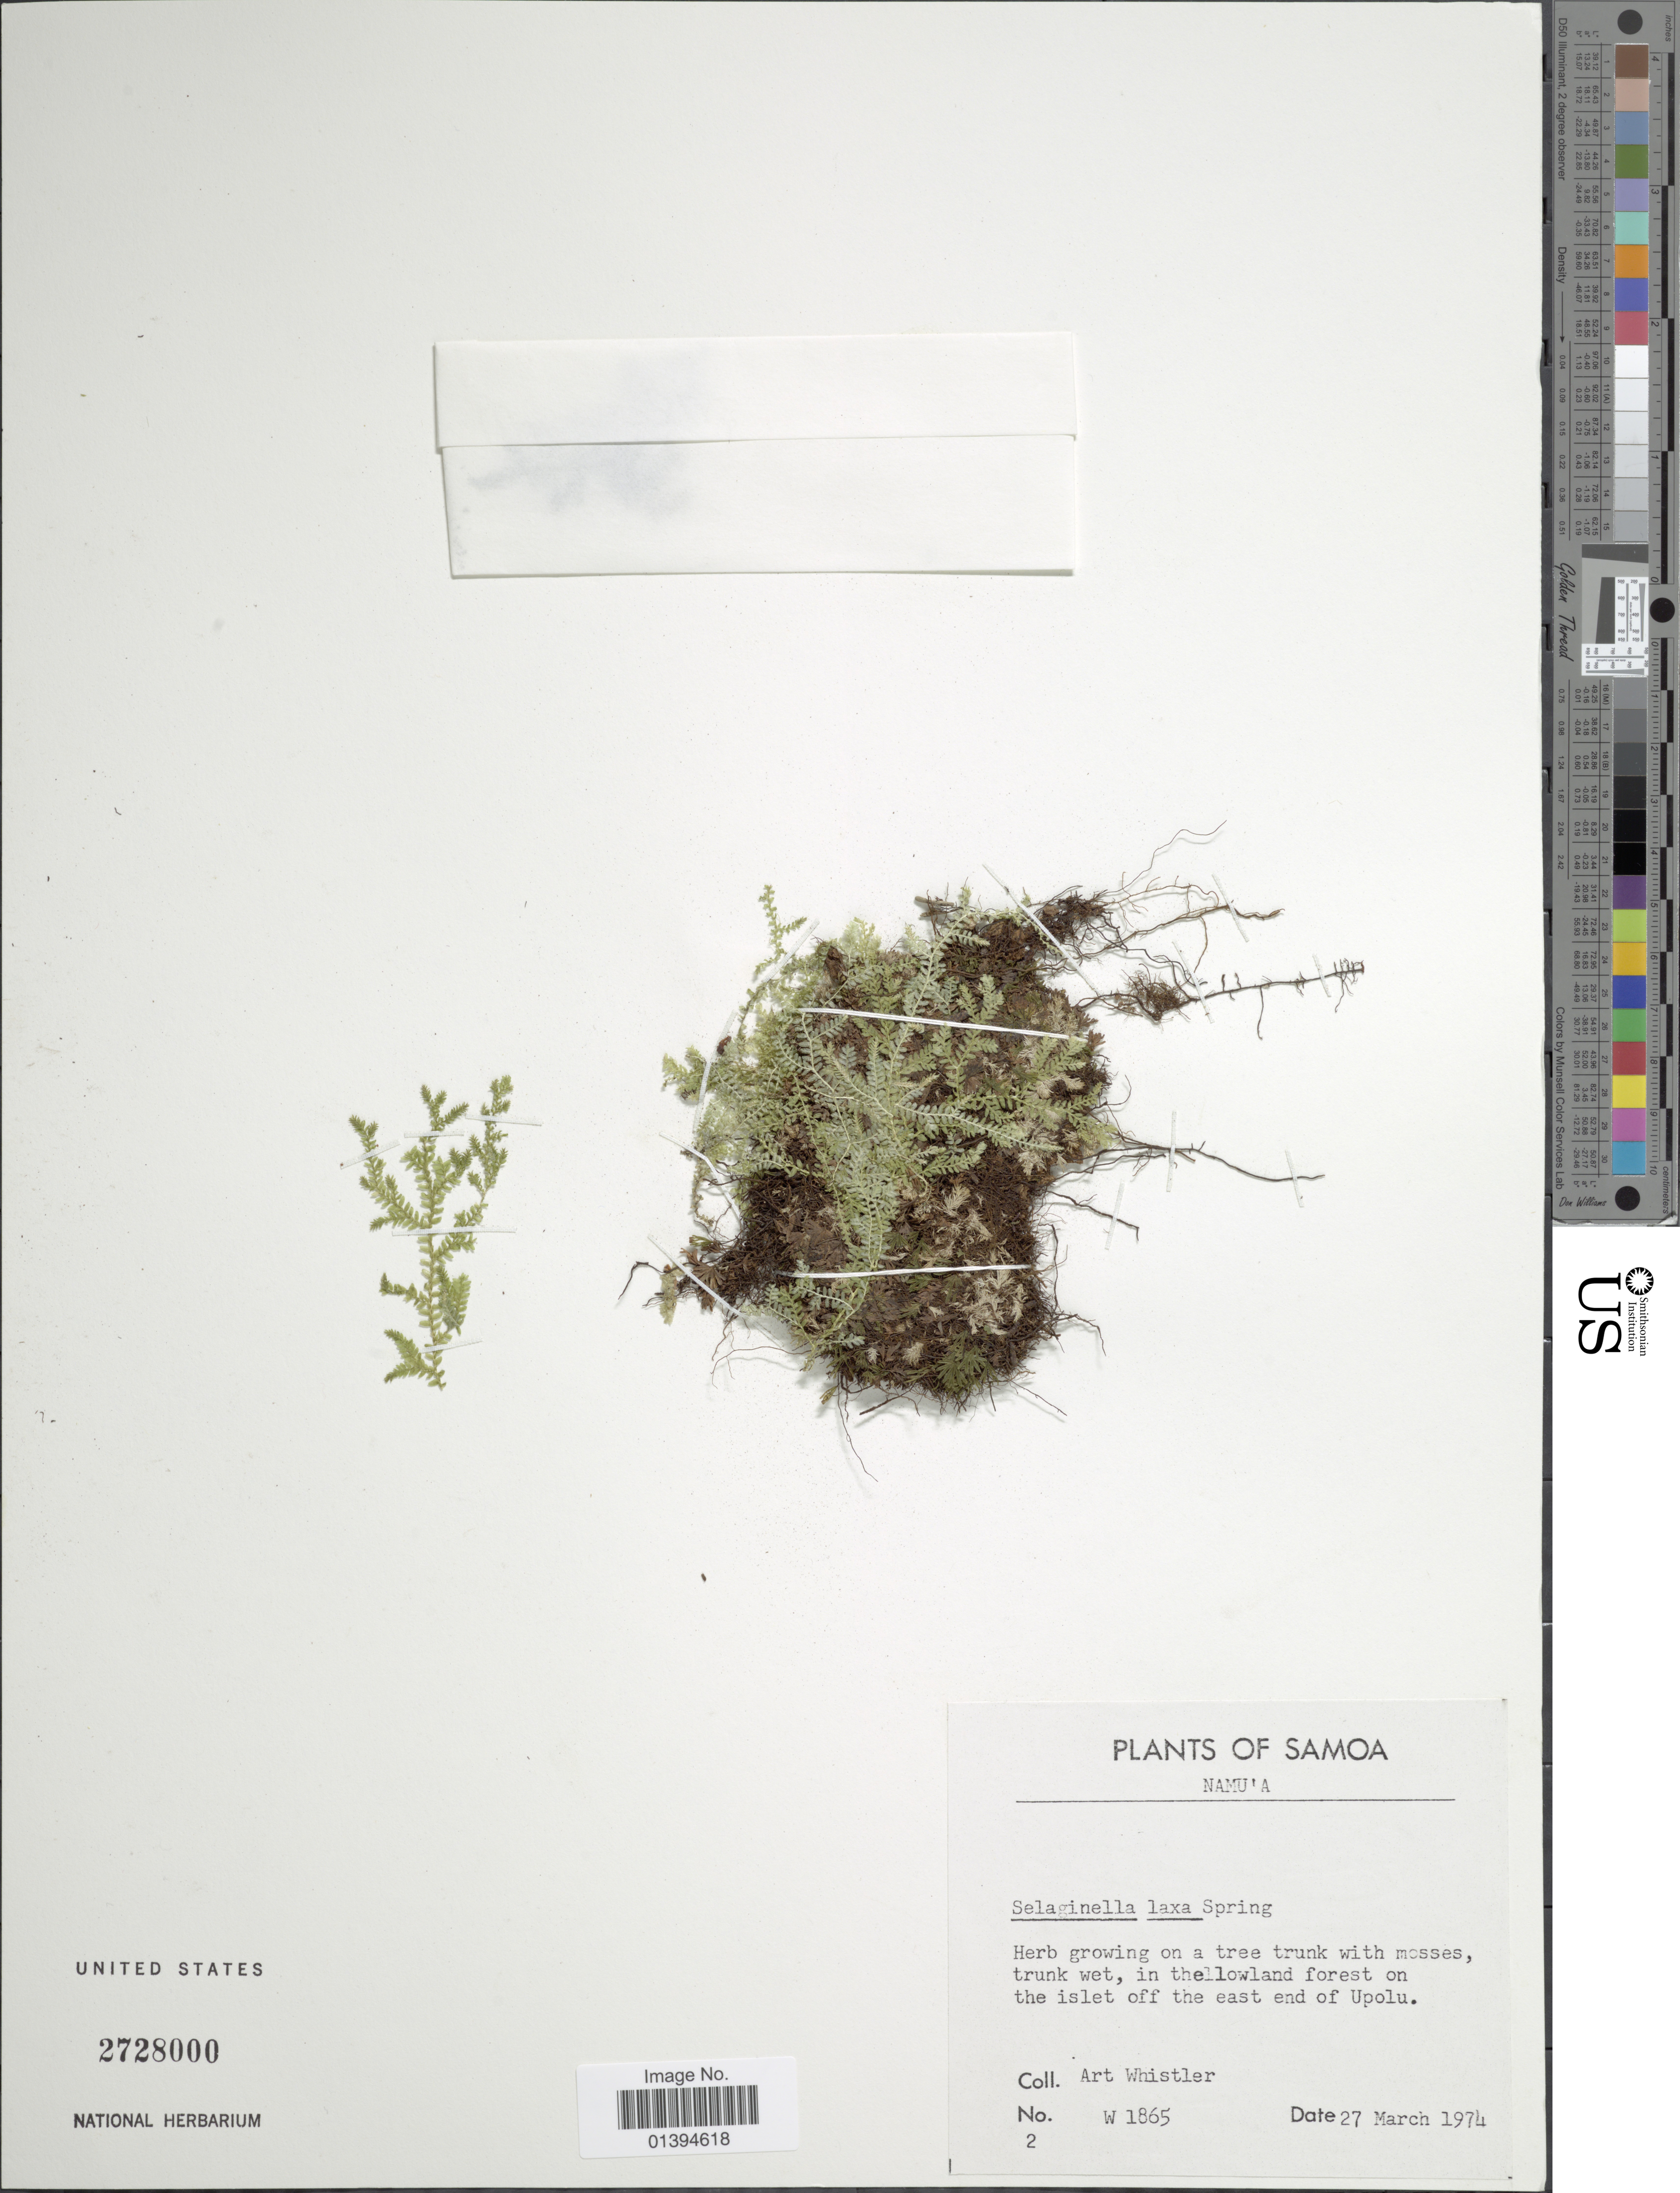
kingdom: Plantae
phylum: Tracheophyta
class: Lycopodiopsida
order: Selaginellales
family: Selaginellaceae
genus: Selaginella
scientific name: Selaginella laxa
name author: Spring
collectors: A. Whistler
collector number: W1865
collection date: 1974-03-27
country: Samoa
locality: Namu'a, on the islet off the east end of Upolu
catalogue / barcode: US 2728000